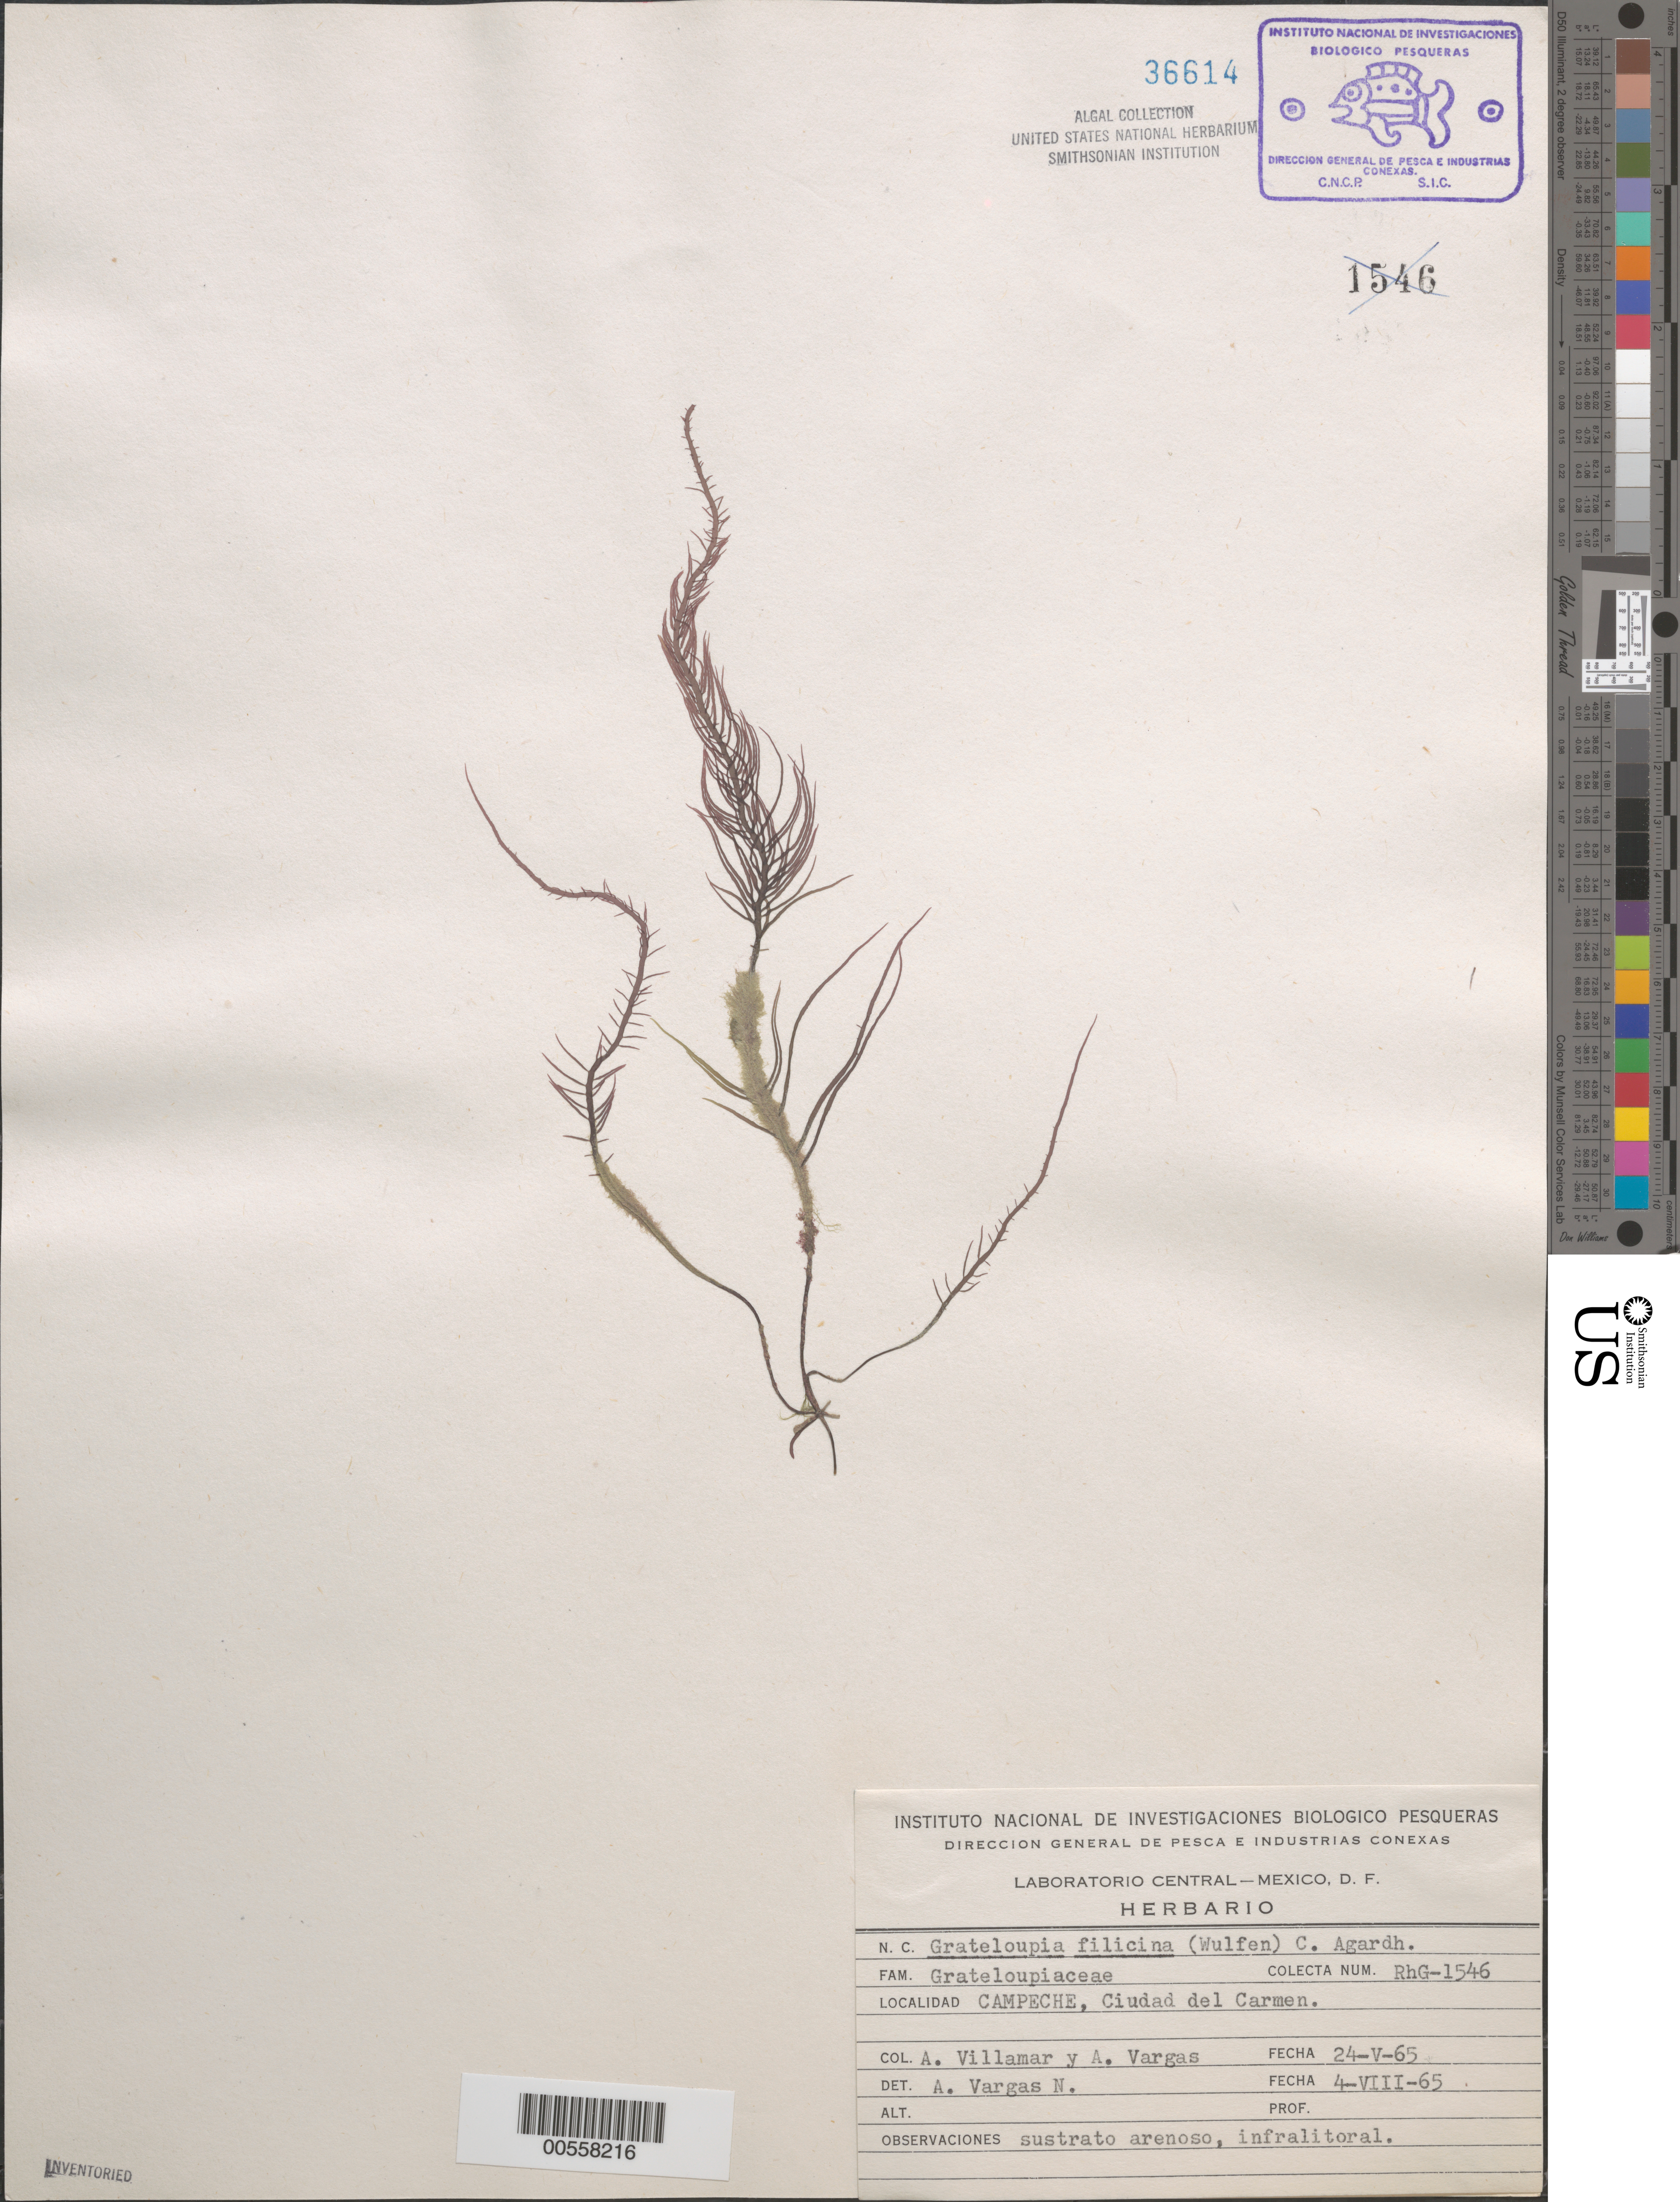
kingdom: Plantae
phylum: Rhodophyta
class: Florideophyceae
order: Halymeniales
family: Halymeniaceae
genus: Grateloupia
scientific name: Grateloupia filicina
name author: (J.V.Lamouroux) C. Agardh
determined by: Vargas N., A.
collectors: A. Villamar & A. Vargas N.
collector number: Rhg-1546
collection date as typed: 24 May 1965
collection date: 1965-05-24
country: Mexico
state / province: Campeche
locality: Ciudad del Carmen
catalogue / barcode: US 36614